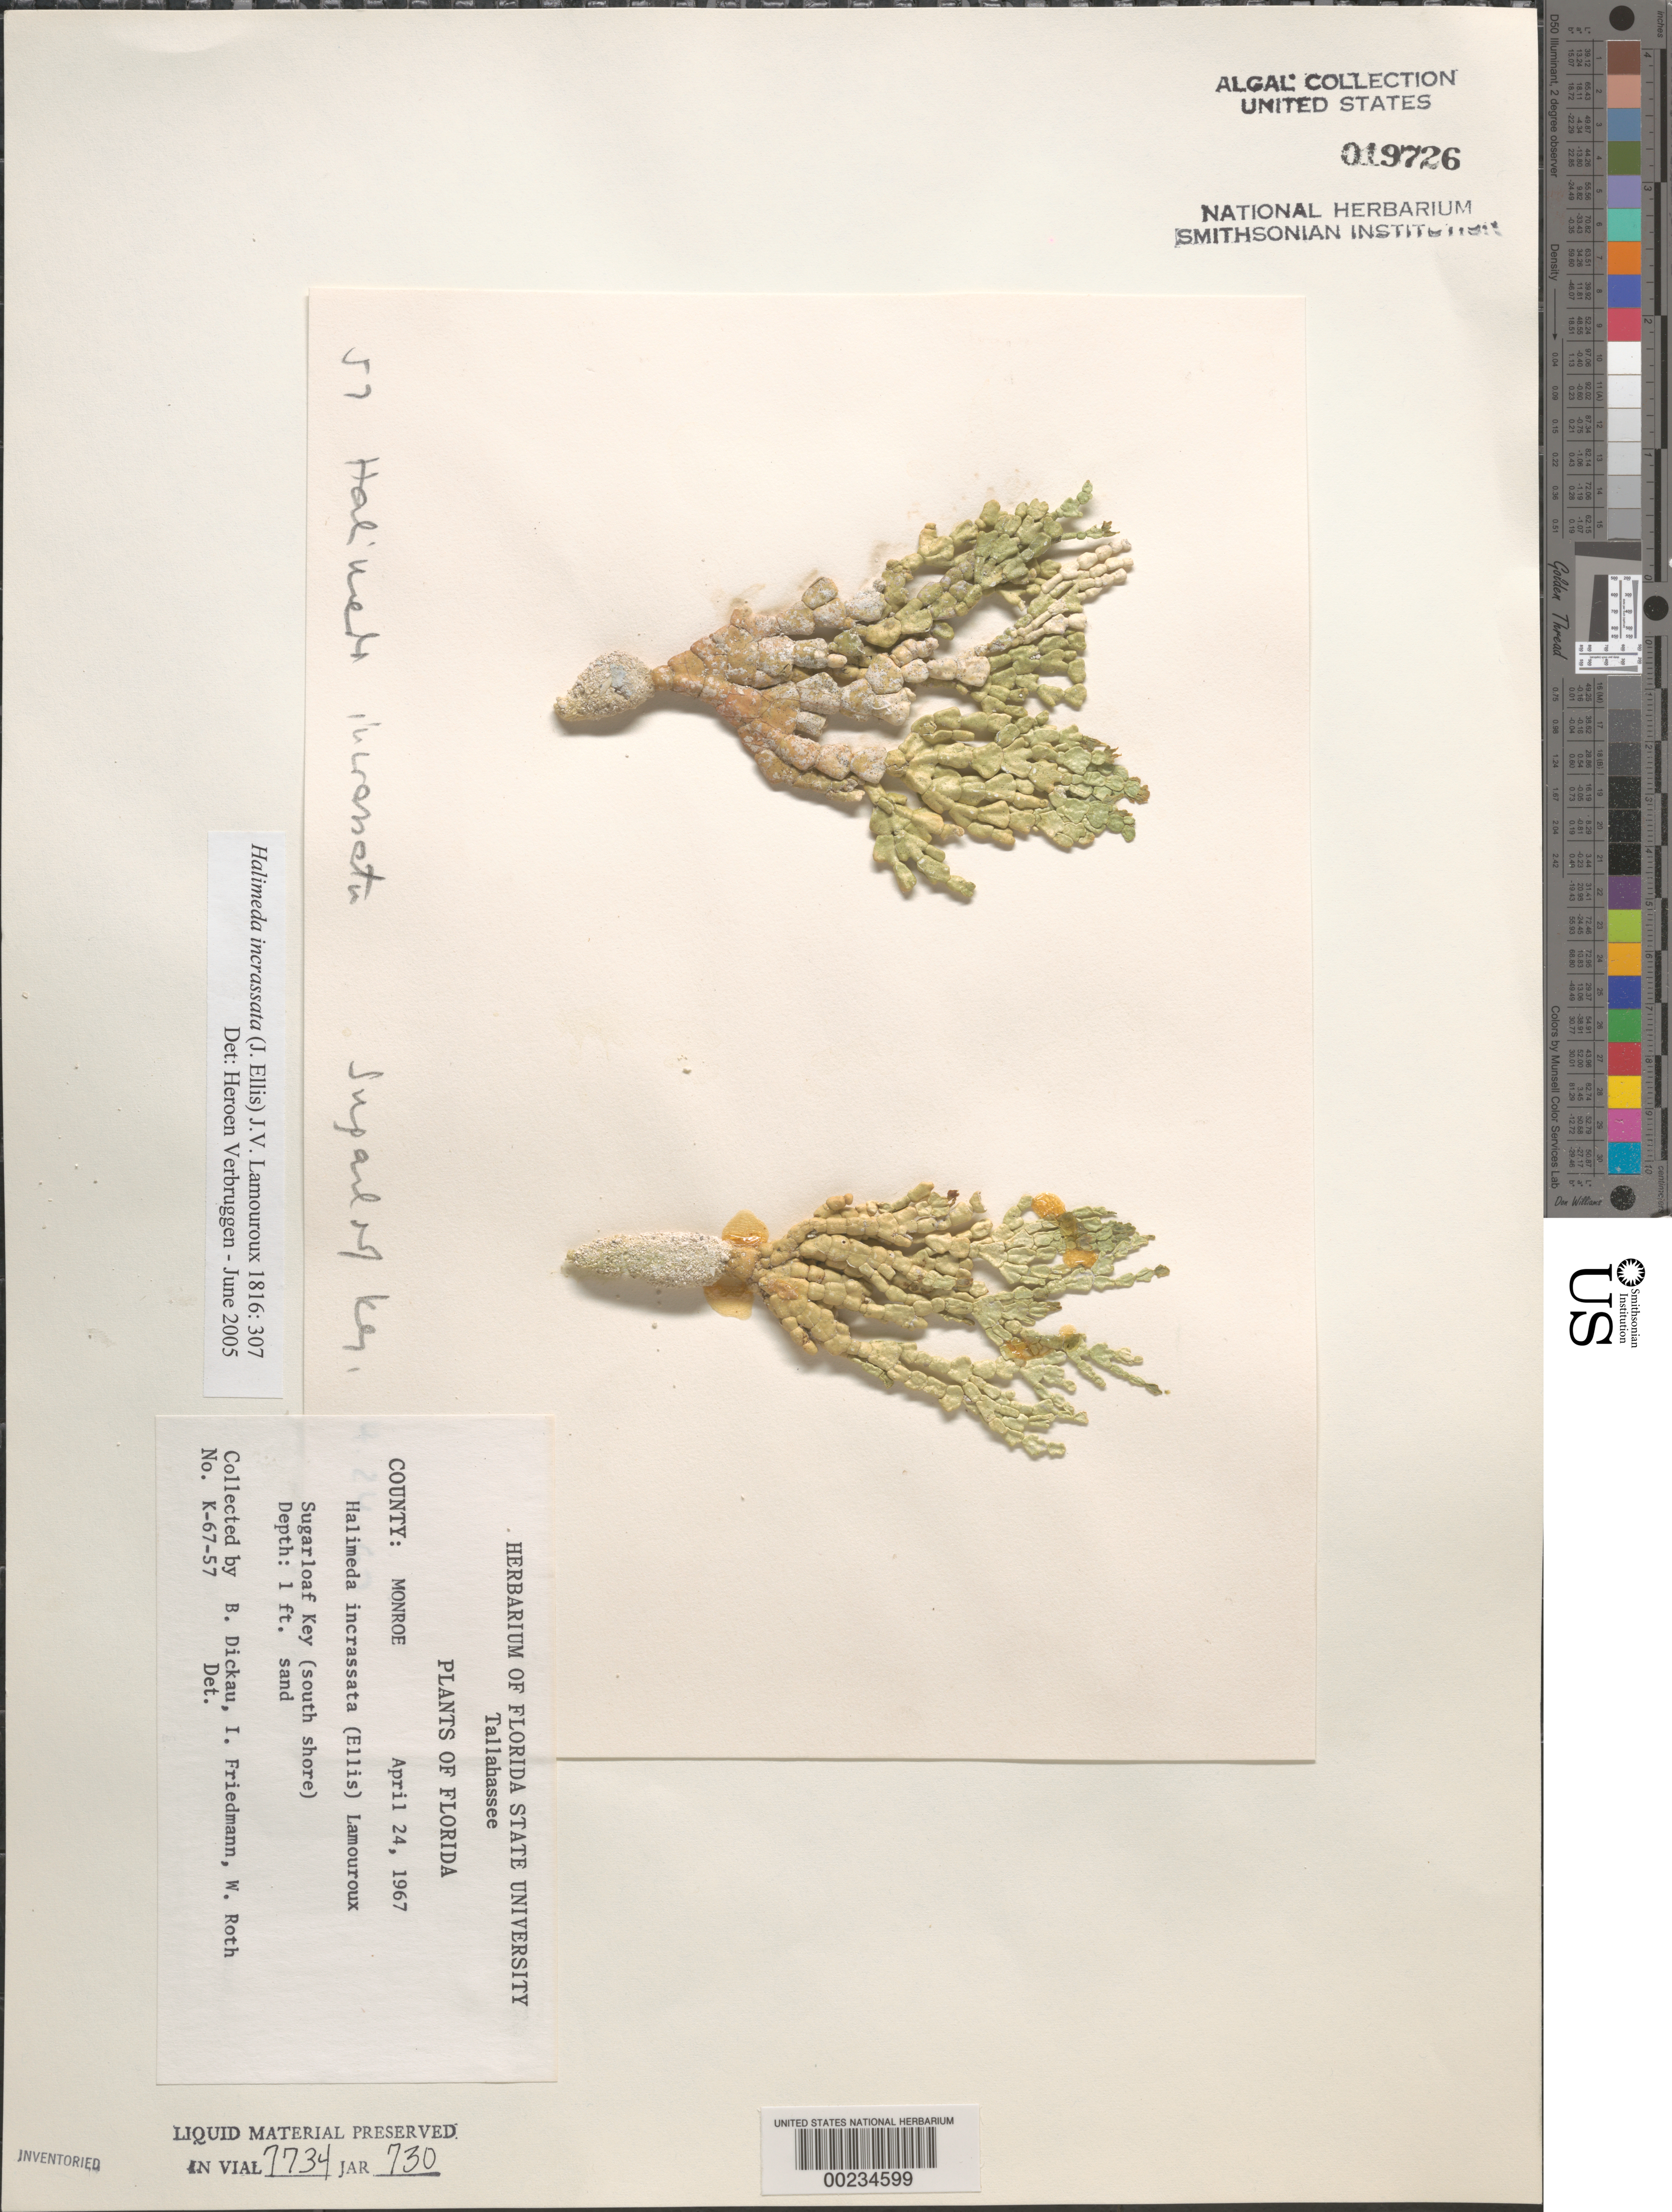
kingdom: Plantae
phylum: Chlorophyta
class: Ulvophyceae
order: Bryopsidales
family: Halimedaceae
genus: Halimeda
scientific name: Halimeda incrassata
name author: (J. Ellis) J.V.Lamouroux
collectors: B. Dickau, E. Friedmann & W. C. Roth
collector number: K-67-57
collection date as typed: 24 Apr 1967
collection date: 1967-04-24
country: United States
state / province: Florida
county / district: Monroe County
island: Sugarloaf Key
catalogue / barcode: US 19726